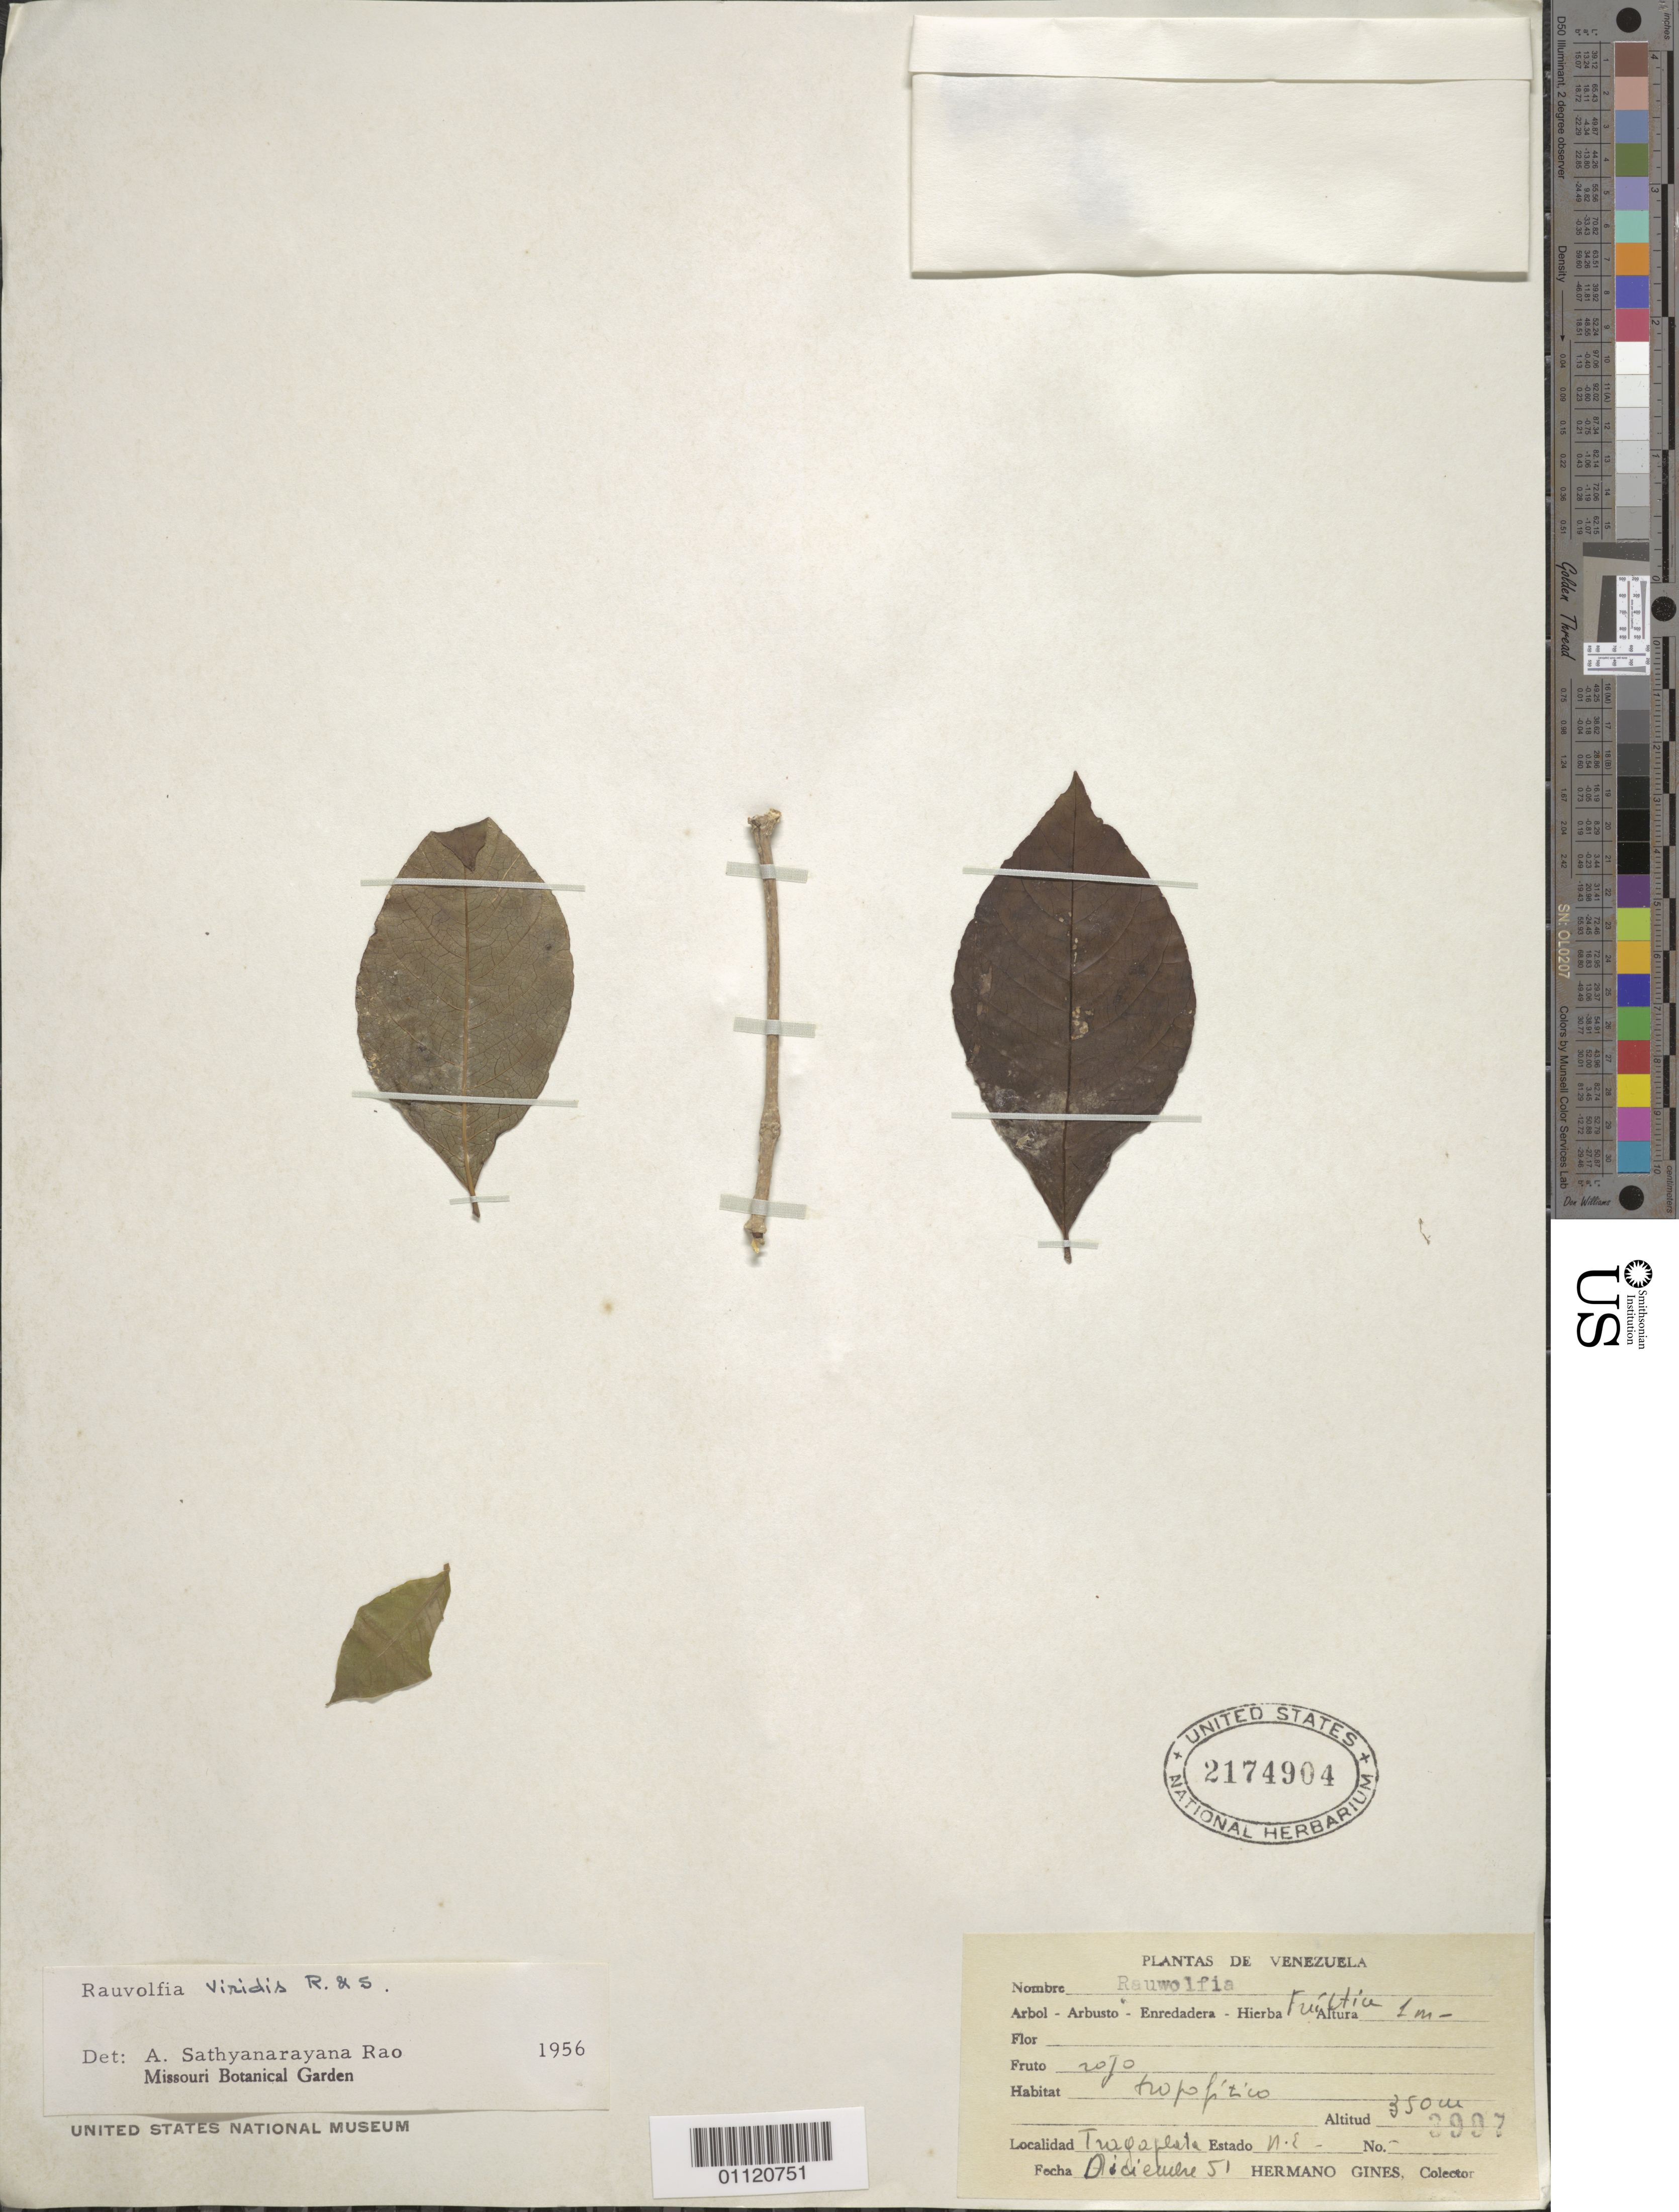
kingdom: Plantae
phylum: Tracheophyta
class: Magnoliopsida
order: Gentianales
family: Apocynaceae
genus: Rauvolfia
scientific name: Rauvolfia viridis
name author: Willd. ex Roem. & Schult.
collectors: Bro. Gines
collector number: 3997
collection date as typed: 01 Dec 1951 to 31 Dec 1951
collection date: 1951-12-01/1951-12-31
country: Venezuela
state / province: Nueva Esparta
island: Margarita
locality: Tragaplata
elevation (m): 350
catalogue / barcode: US 2174904